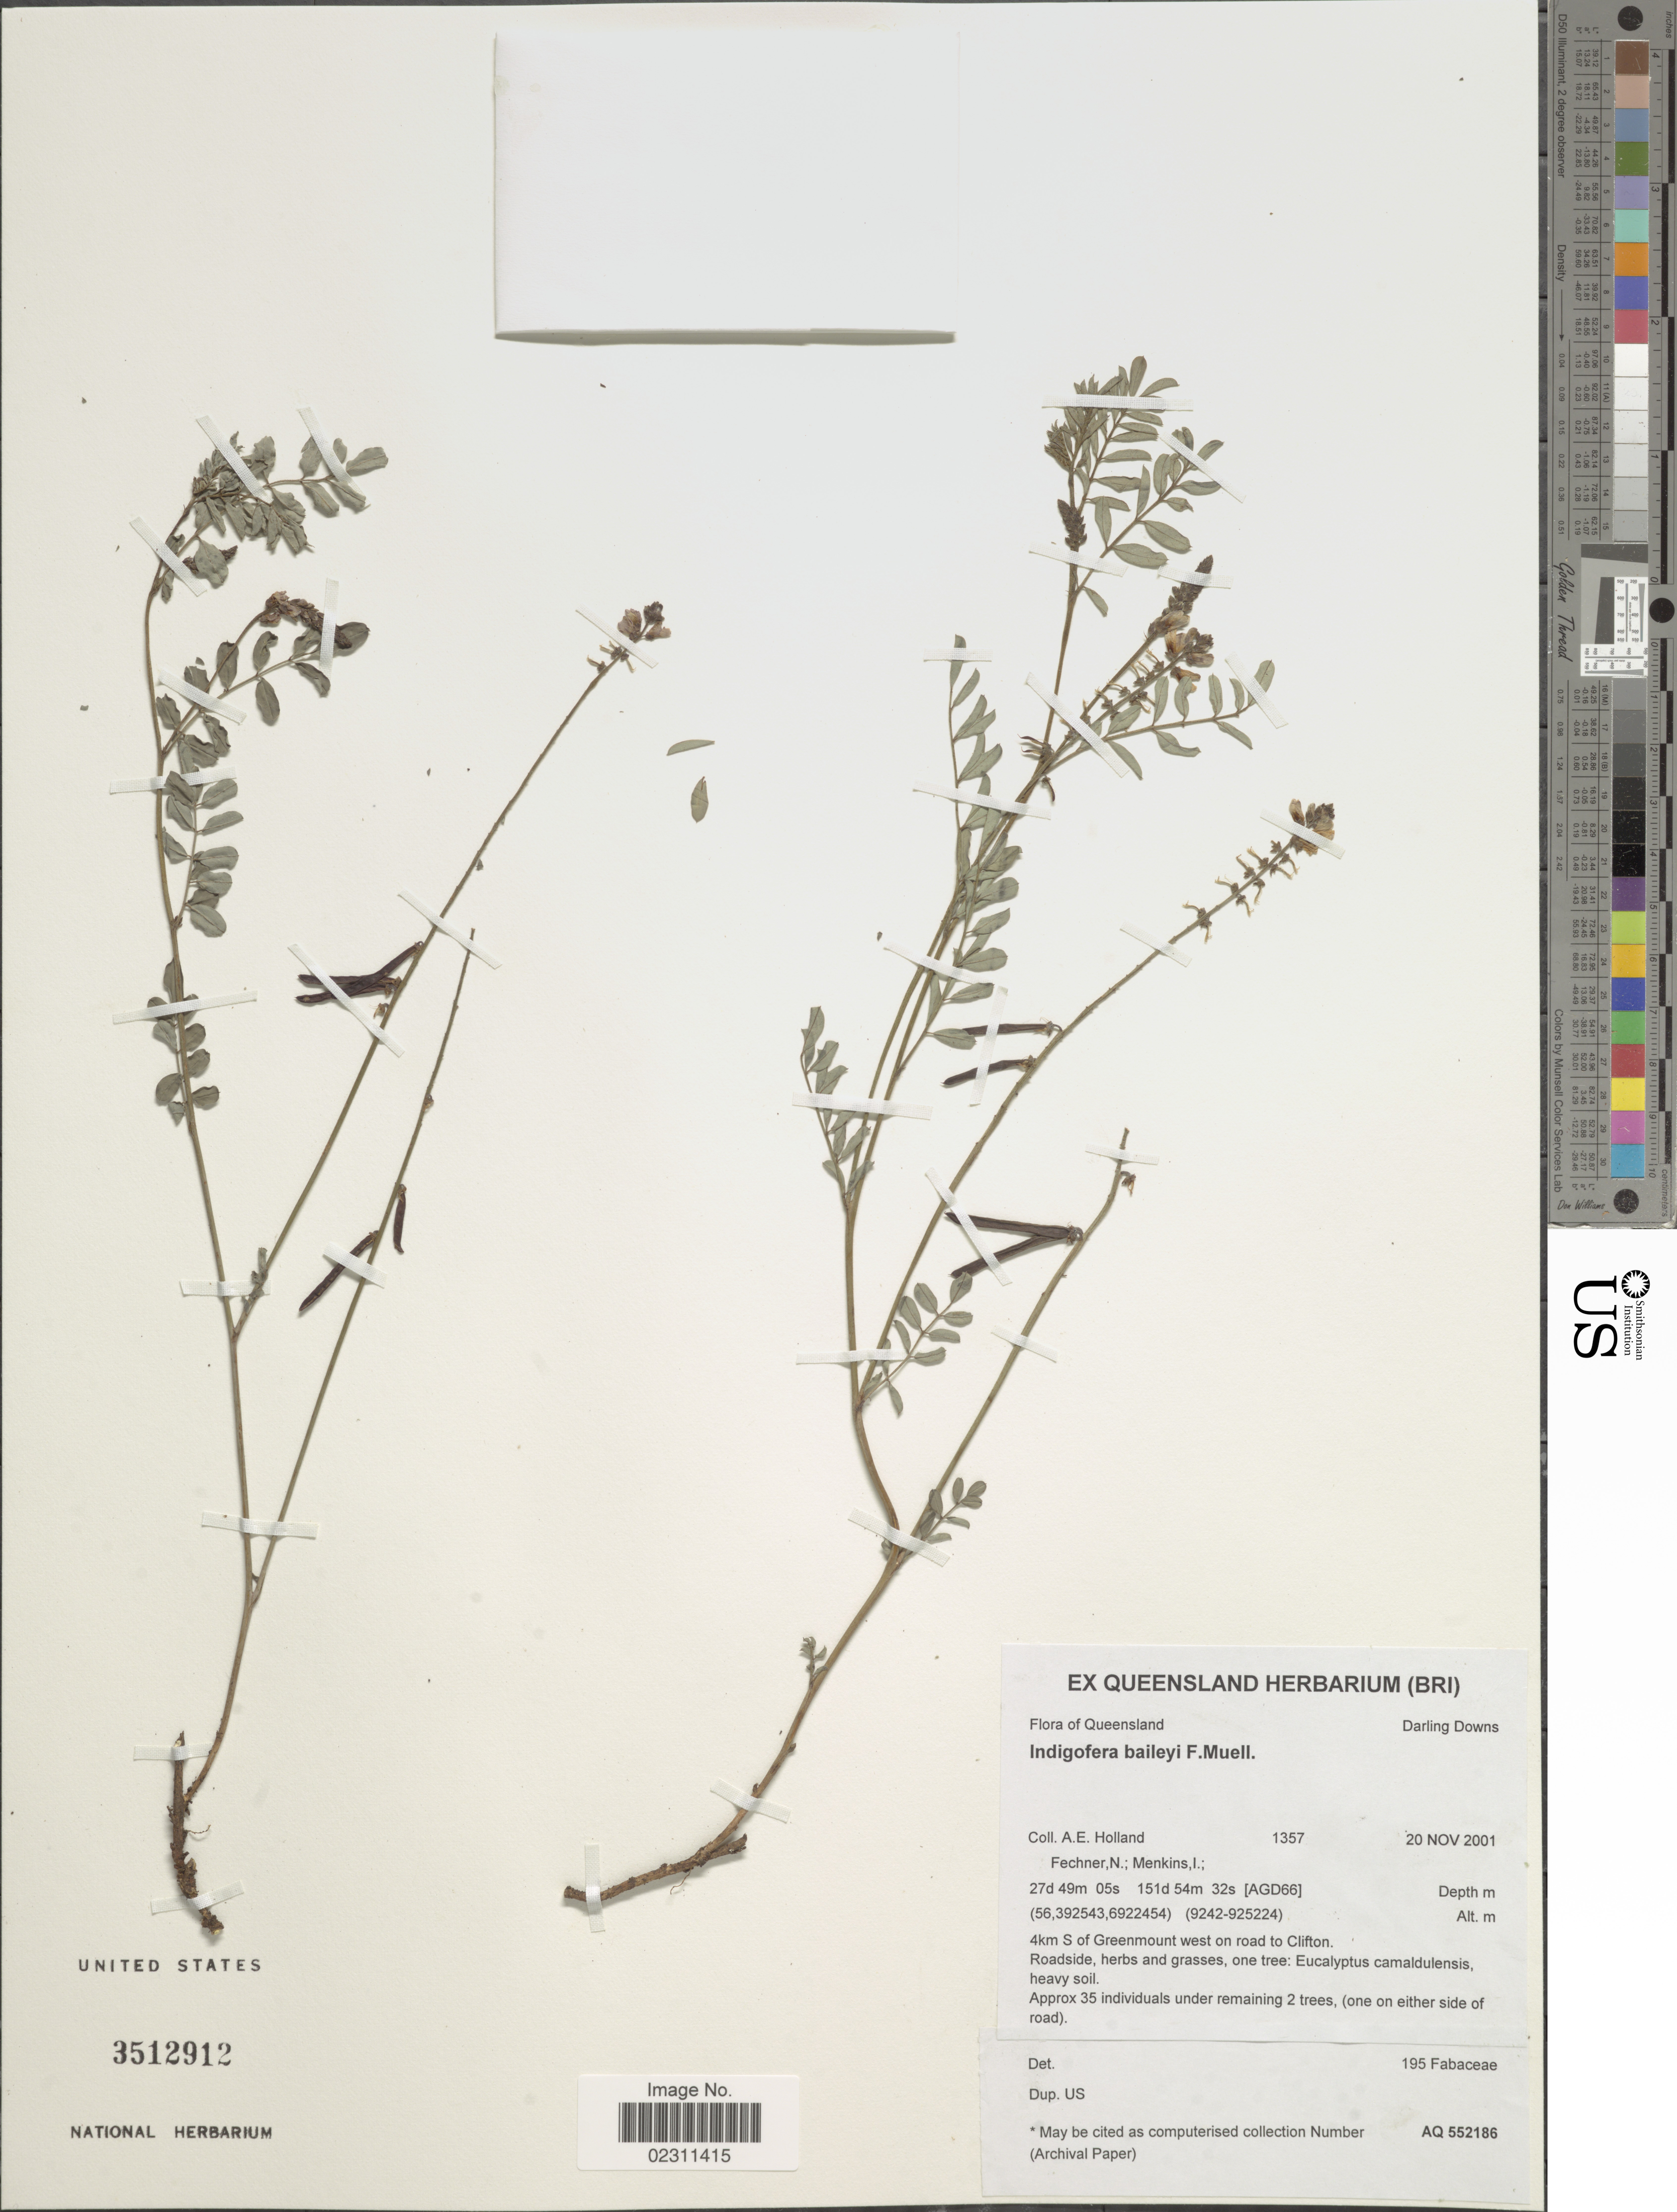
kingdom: Plantae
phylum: Tracheophyta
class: Magnoliopsida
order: Fabales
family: Fabaceae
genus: Indigofera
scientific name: Indigofera baileyi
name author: F. Muell.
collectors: A. Holland, N. Fechner & I. Menkins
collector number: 1357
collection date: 2001-11-20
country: Australia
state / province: Queensland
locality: Darling Downs. 4km S of Greenmount west on road to Clifton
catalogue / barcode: US 3512912